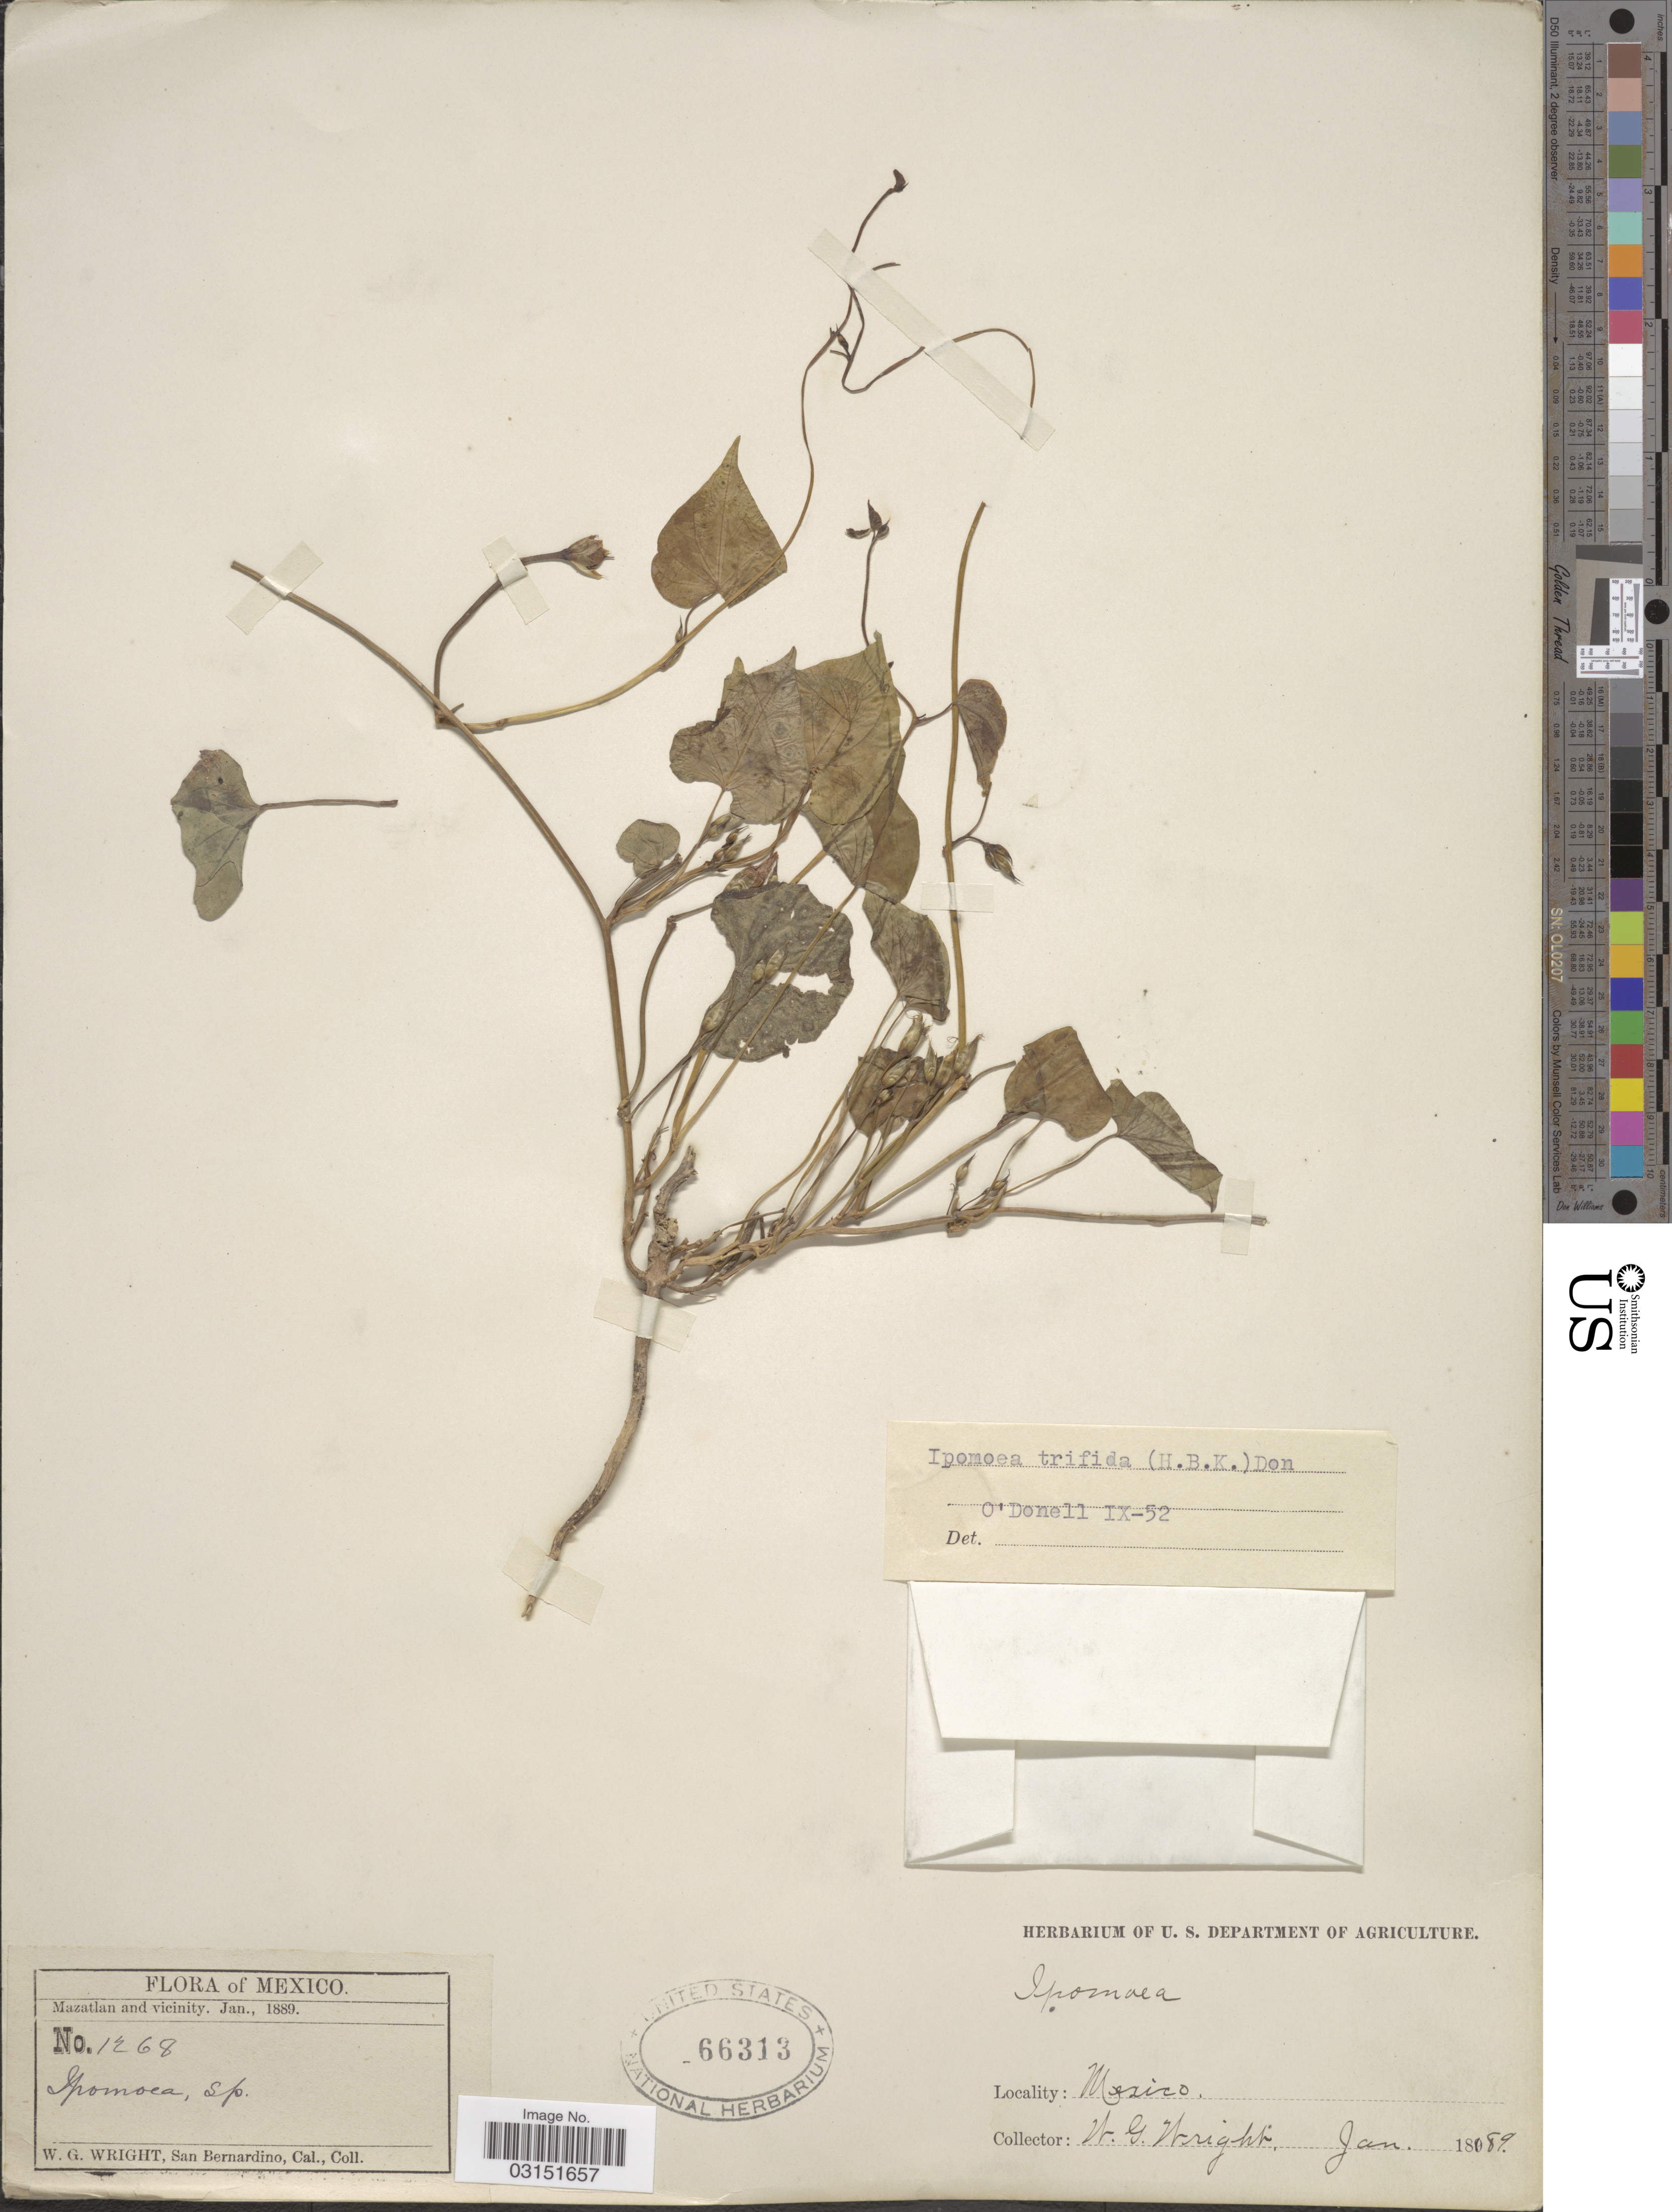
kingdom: Plantae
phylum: Tracheophyta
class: Magnoliopsida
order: Solanales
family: Convolvulaceae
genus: Ipomoea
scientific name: Ipomoea trifida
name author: (Kunth) G. Don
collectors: C. Wright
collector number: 1268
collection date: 1889-01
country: Mexico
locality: Mazatlan and vicinity.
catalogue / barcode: US 66313